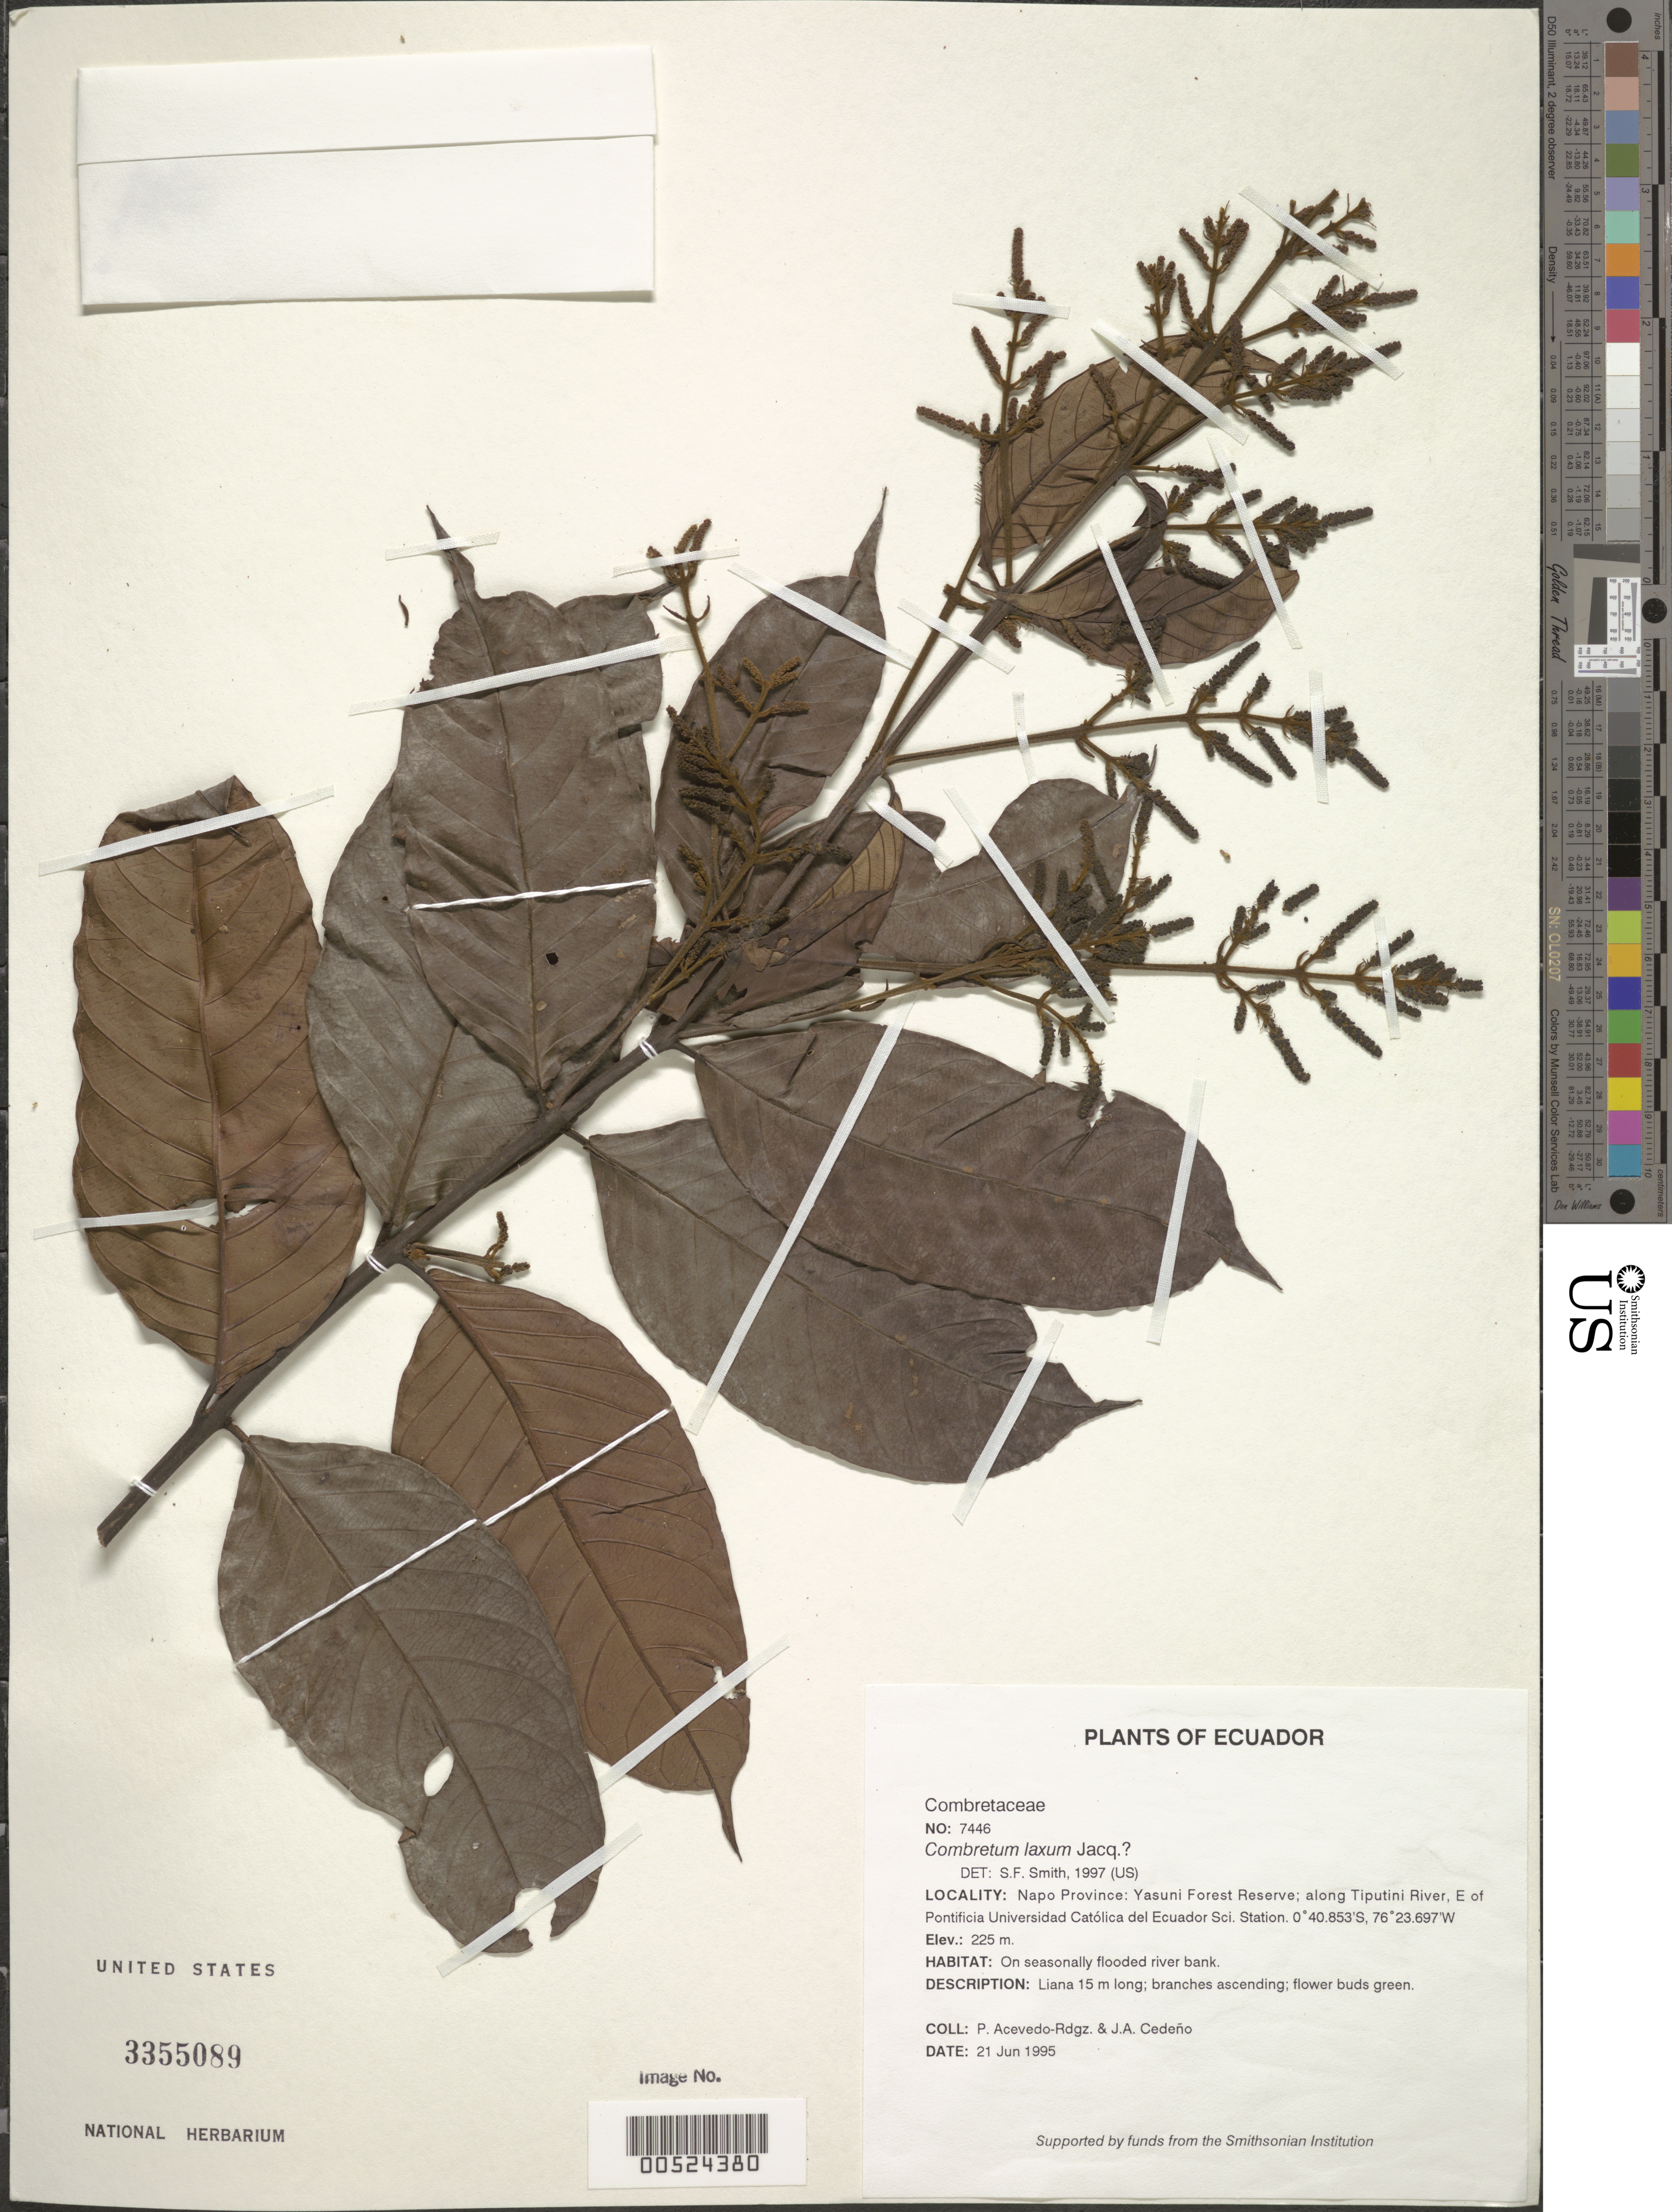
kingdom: Plantae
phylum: Tracheophyta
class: Magnoliopsida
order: Myrtales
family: Combretaceae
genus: Combretum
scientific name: Combretum laxum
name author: Jacq.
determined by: Smith, Stephen F., (US), NMNH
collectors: P. Acevedo-Rodr. & J. A. Cedeño M.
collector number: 7446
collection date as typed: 21 Jun 1995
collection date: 1995-06-21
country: Ecuador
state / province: Napo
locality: Napo Province: Yasuni Forest Reserve; along Tiputini River, E of Pontificia Universidad Católica del Ecuador Sci. Station.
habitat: On seasonally flooded river bank.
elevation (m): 225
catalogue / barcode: US 3355089